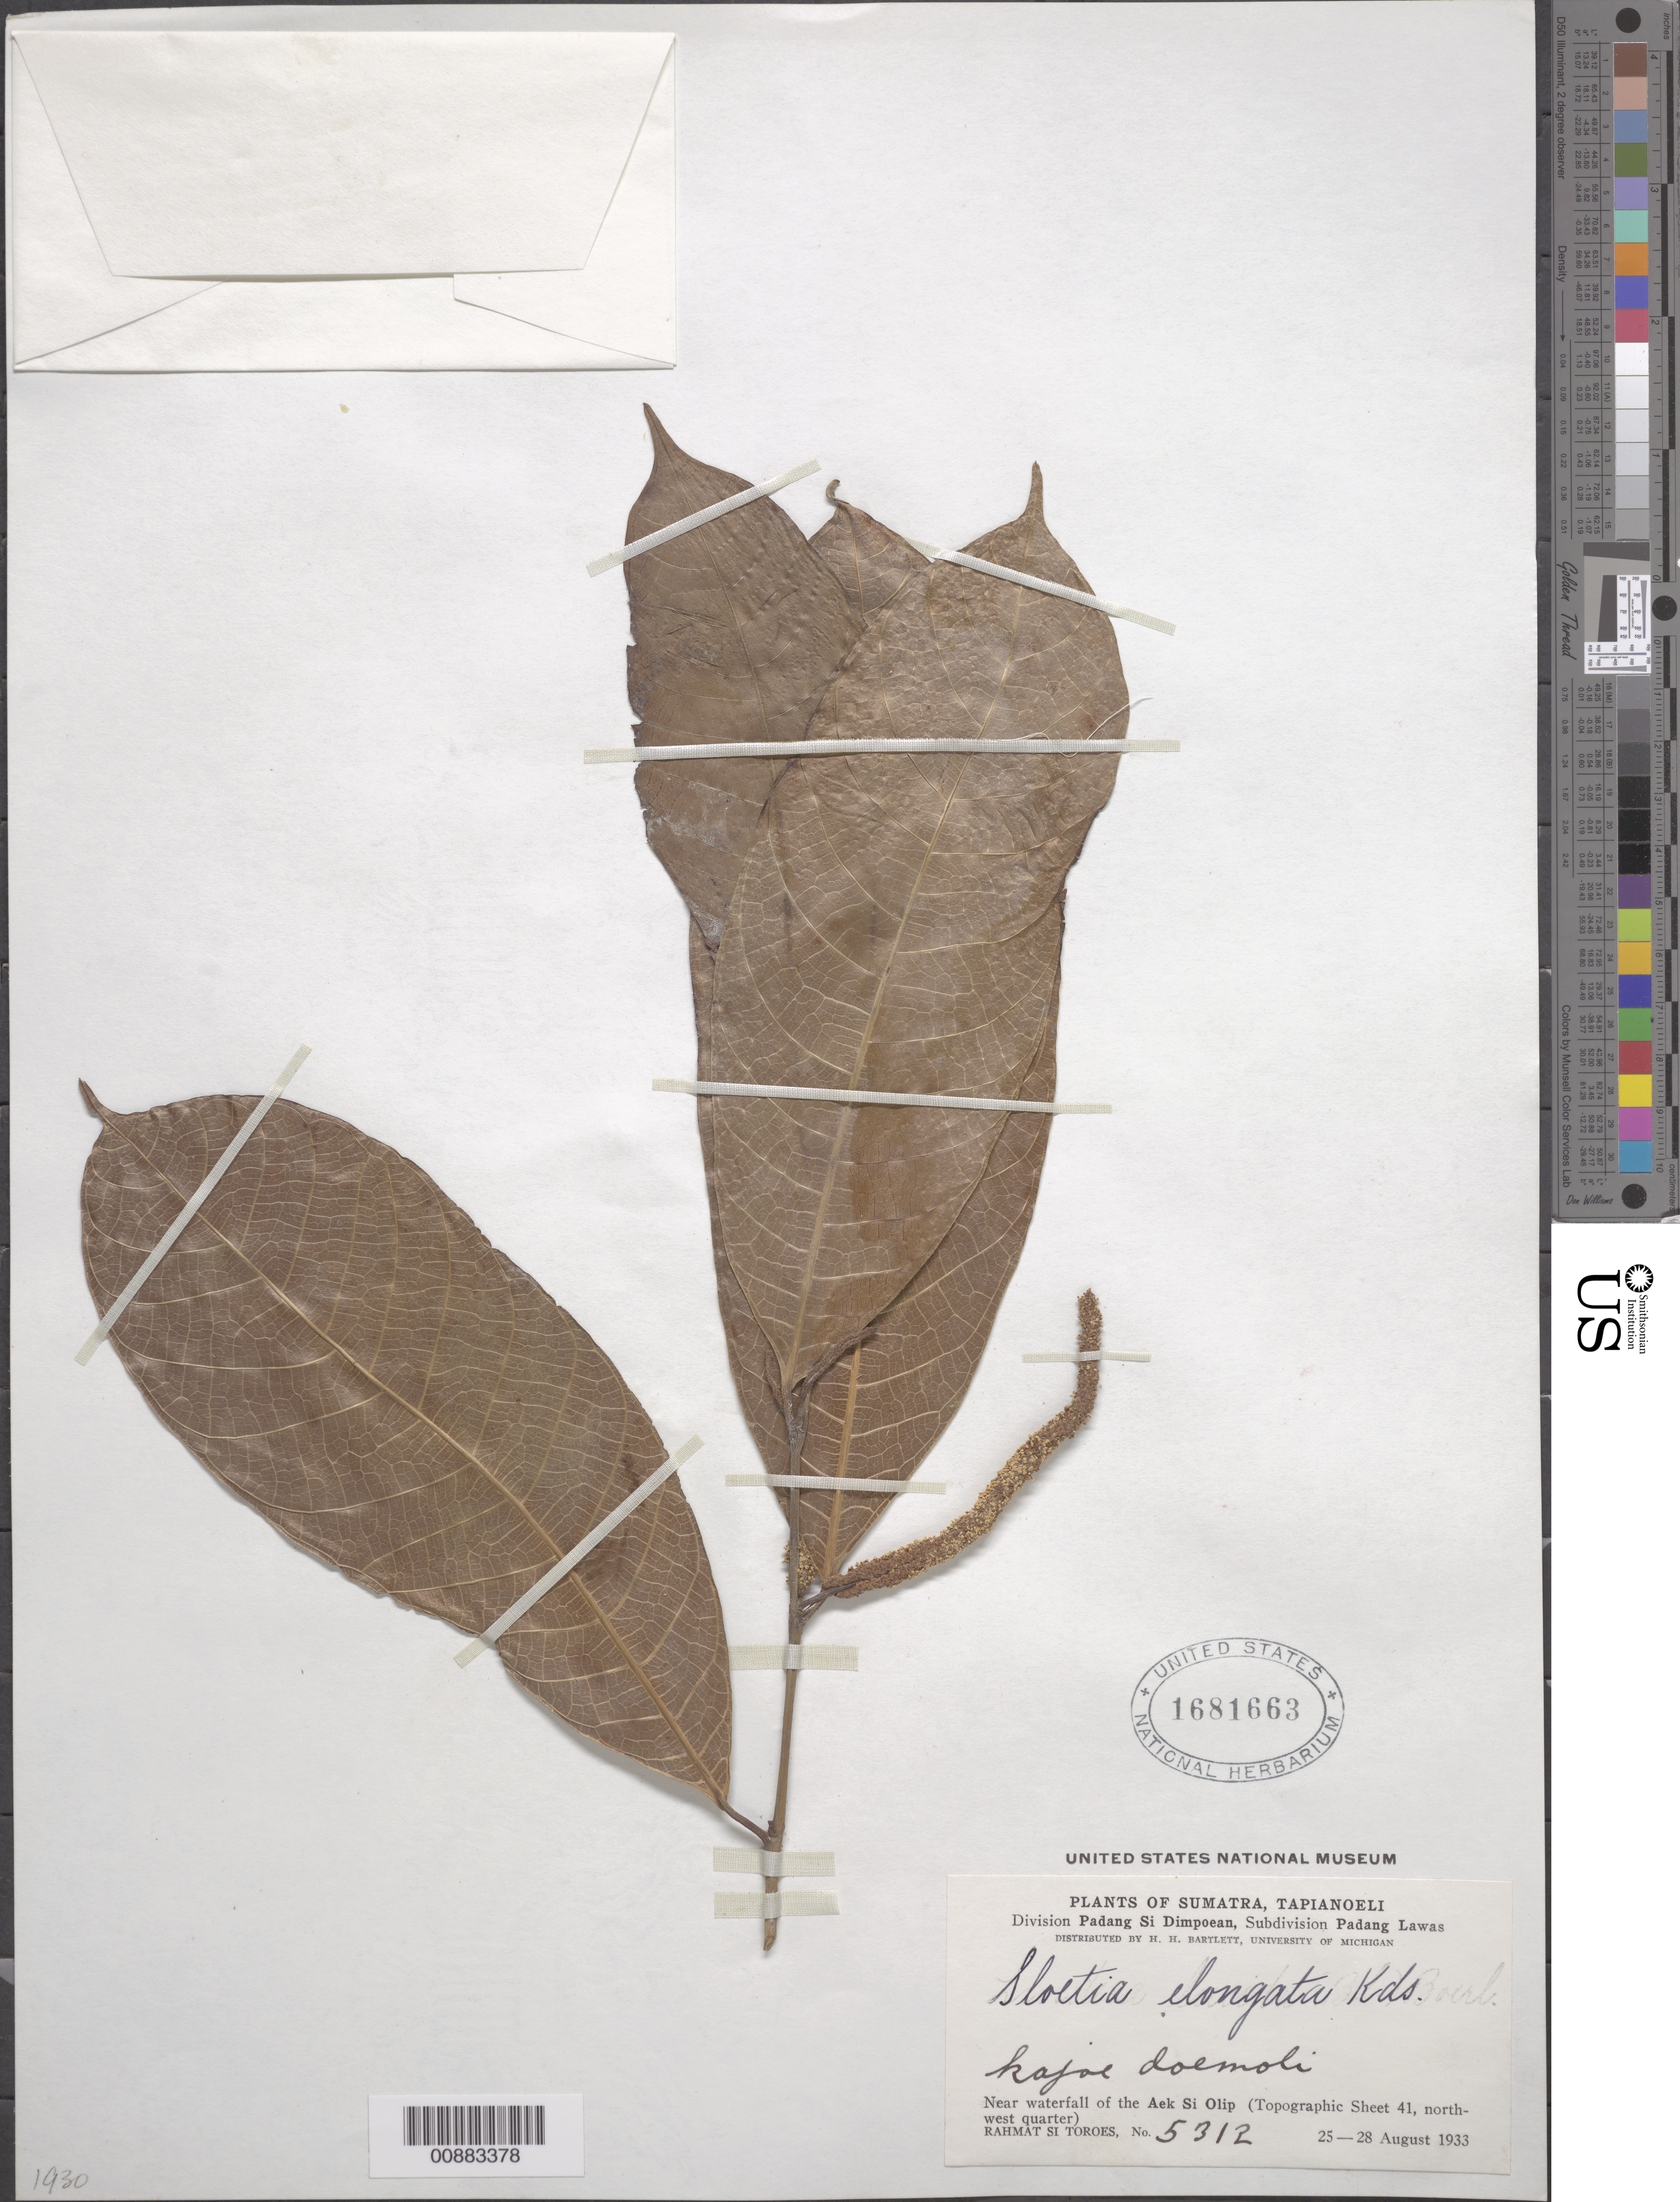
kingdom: Plantae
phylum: Tracheophyta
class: Magnoliopsida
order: Rosales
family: Moraceae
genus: Sloetia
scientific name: Sloetia elongata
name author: (Miq.) Koord.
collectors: Rahmat Si Boeea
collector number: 5312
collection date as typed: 25 Aug 1933 to 28 Aug 1933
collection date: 1933-08-25/1933-08-28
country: Indonesia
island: Sumatra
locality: In the Padang Si Dimpoean division, Padang Lawas Subdivision.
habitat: Near the Aek Si Olip Waterfall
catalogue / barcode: US 1681663